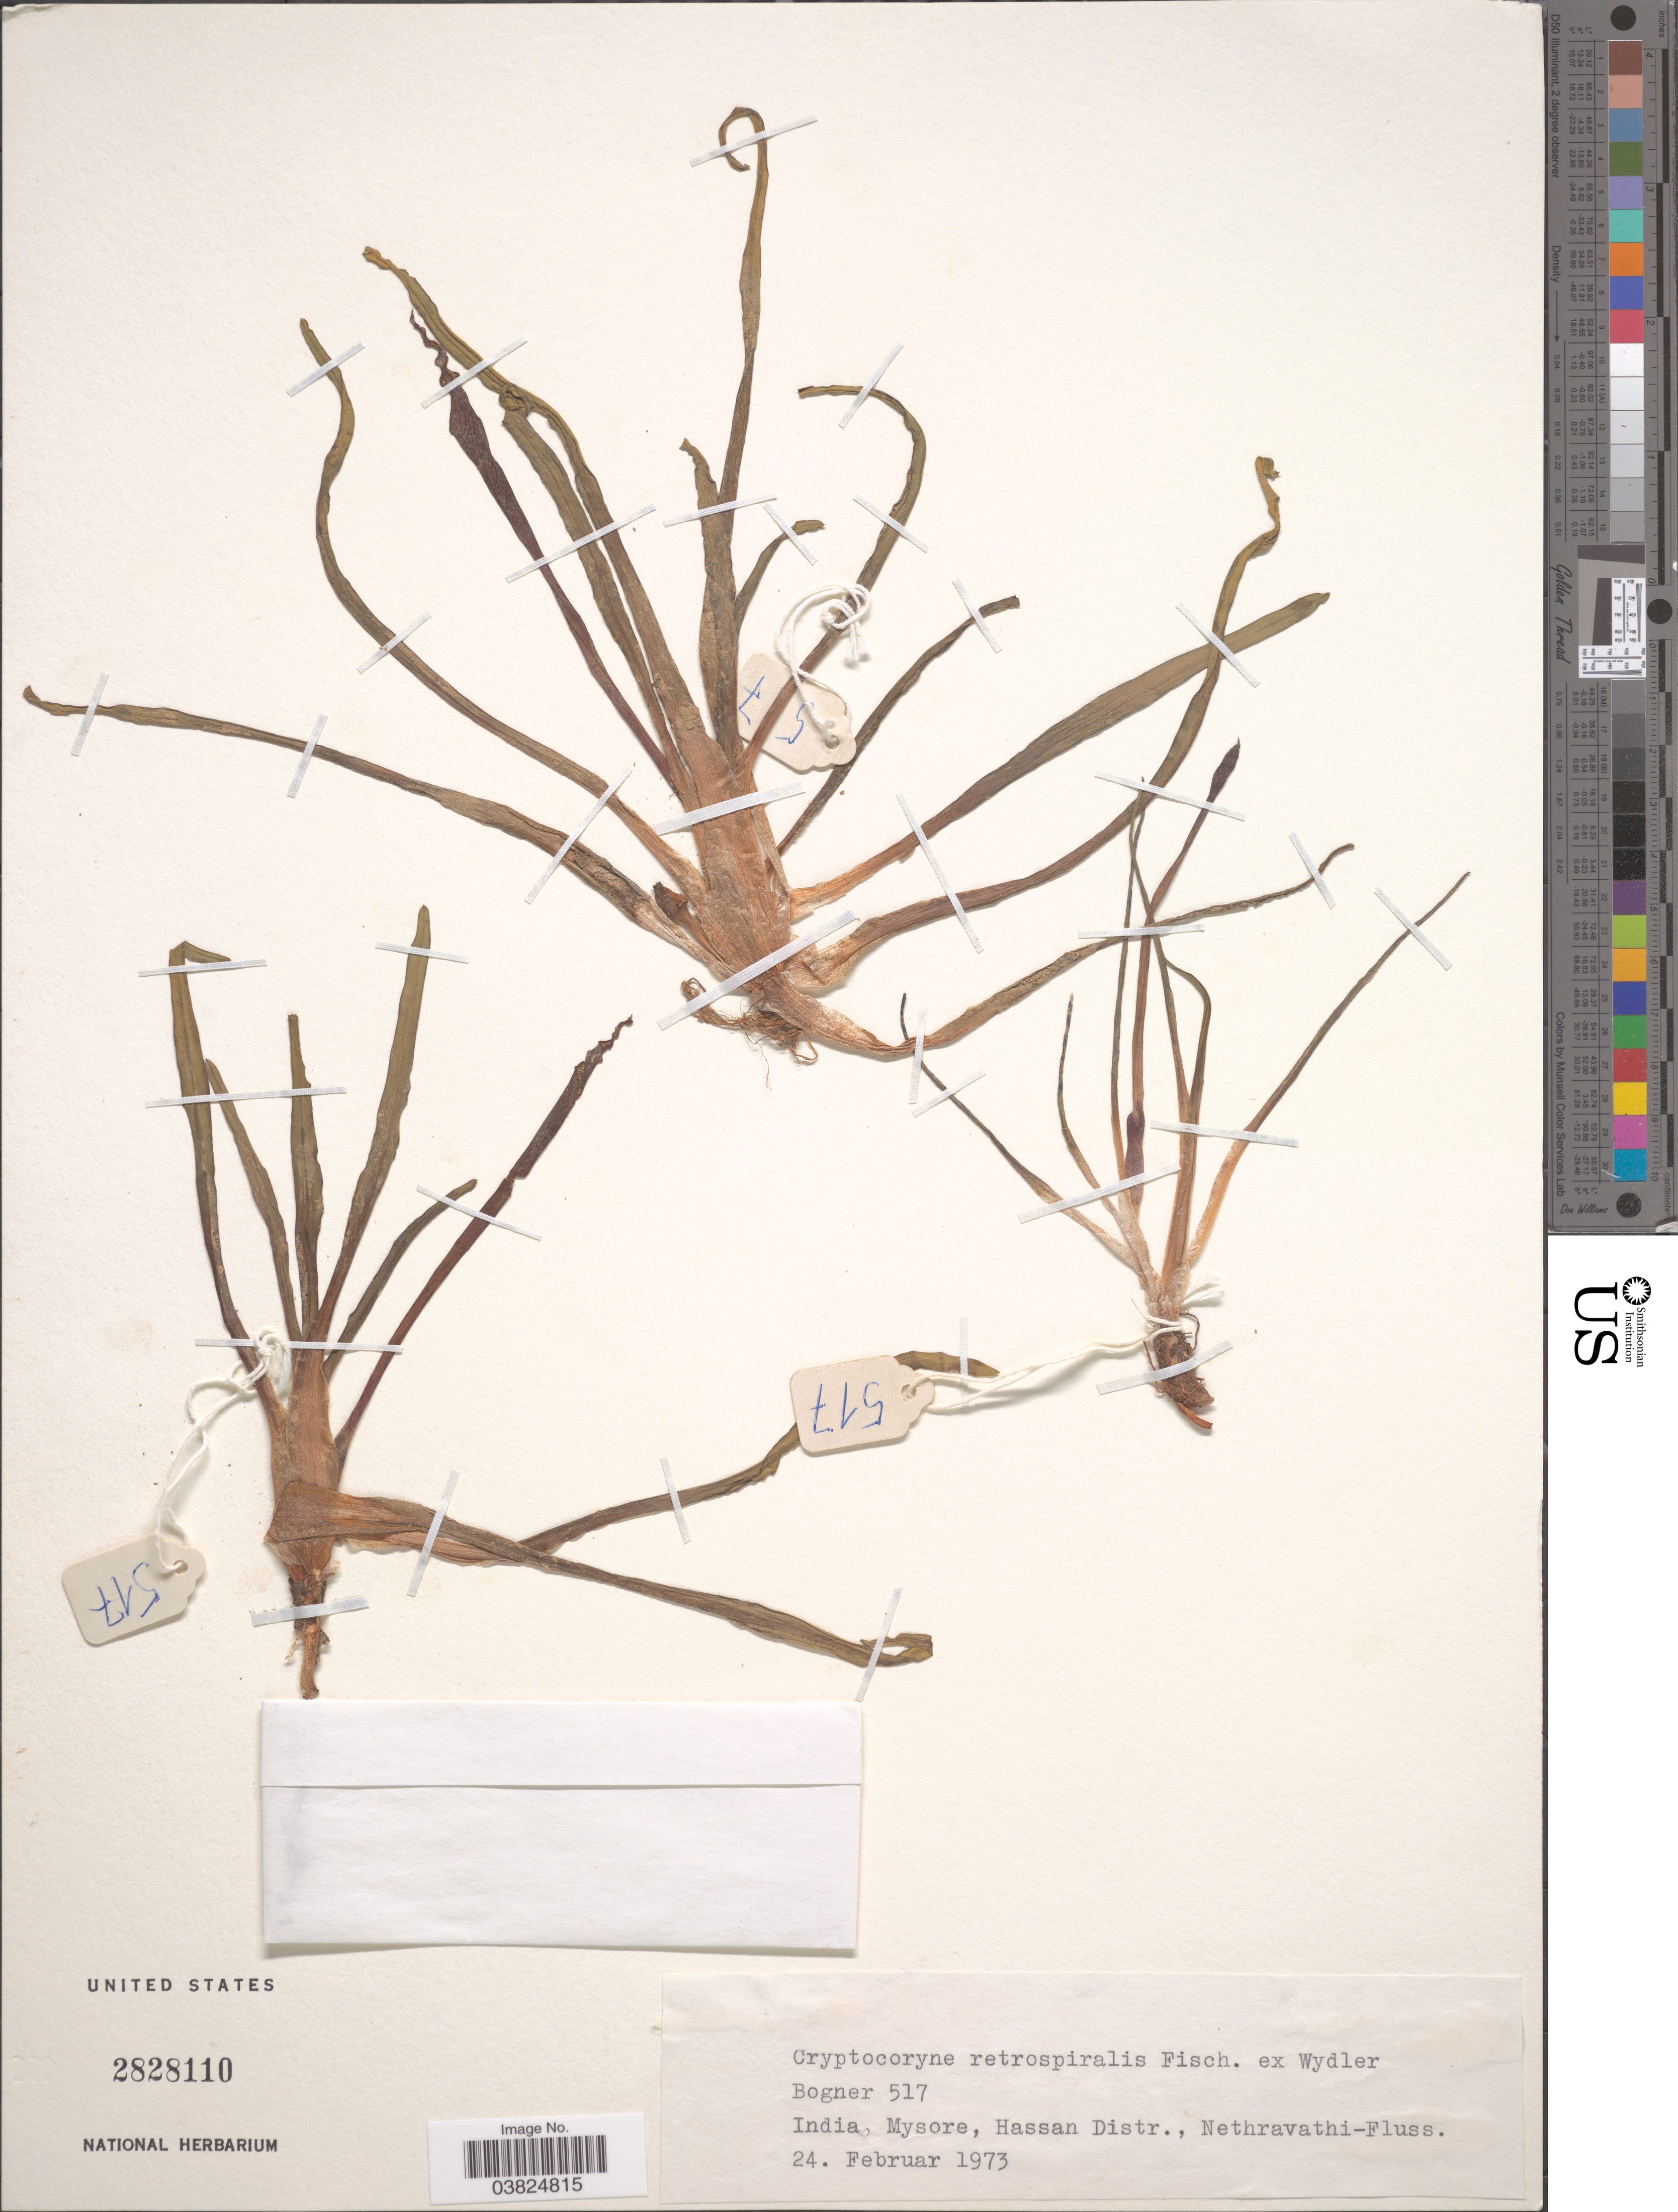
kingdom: Plantae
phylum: Tracheophyta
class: Liliopsida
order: Alismatales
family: Araceae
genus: Cryptocoryne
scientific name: Cryptocoryne retrospiralis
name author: (Roxb.) Kunth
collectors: Bogner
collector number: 517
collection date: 1973-02-24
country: India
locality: Mysore, Hassan Distr., Nethravathi-Fluss.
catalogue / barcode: US 2828110